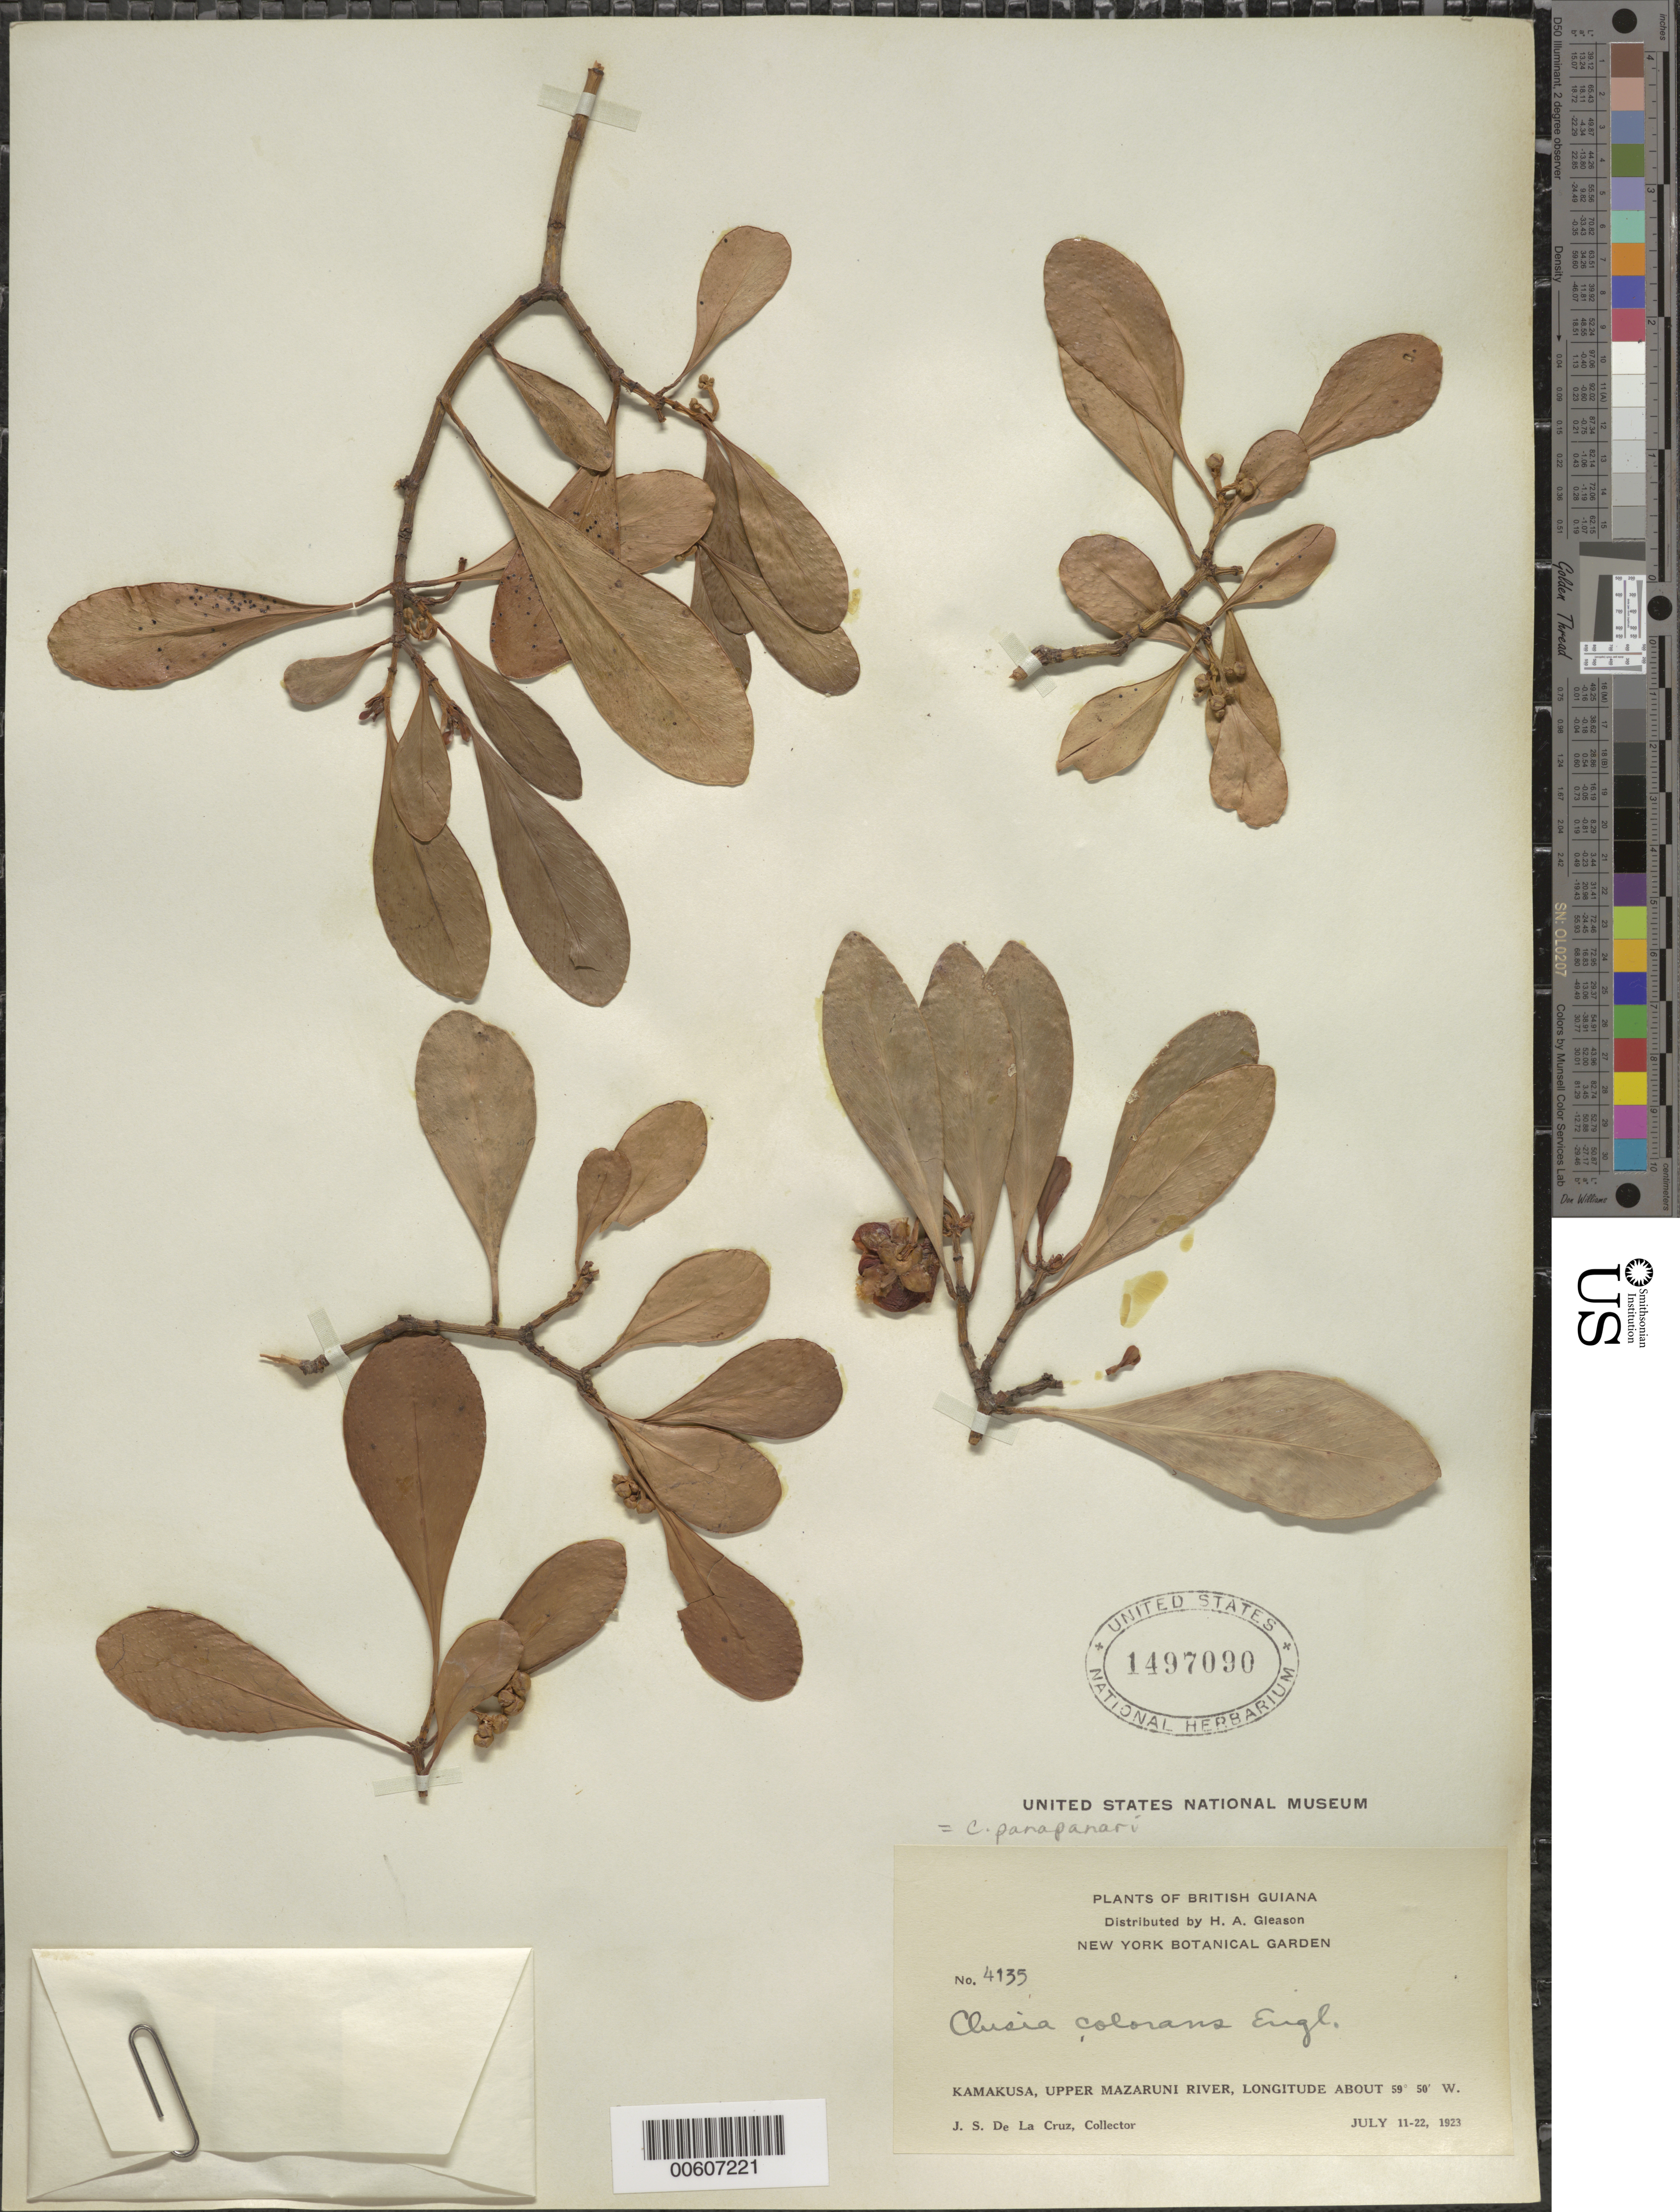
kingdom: Plantae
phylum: Tracheophyta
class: Magnoliopsida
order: Malpighiales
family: Clusiaceae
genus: Clusia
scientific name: Clusia panapanari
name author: (Aubl.) Choisy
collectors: J. S. de la Cruz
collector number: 4135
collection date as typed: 11-Jul-23 to 22-Jul-23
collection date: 1923-07-11/1923-07-22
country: Guyana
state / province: Cuyuni-Mazaruni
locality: Kamakusa, Upper Mazaruni R.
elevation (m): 100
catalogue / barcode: US 1497090